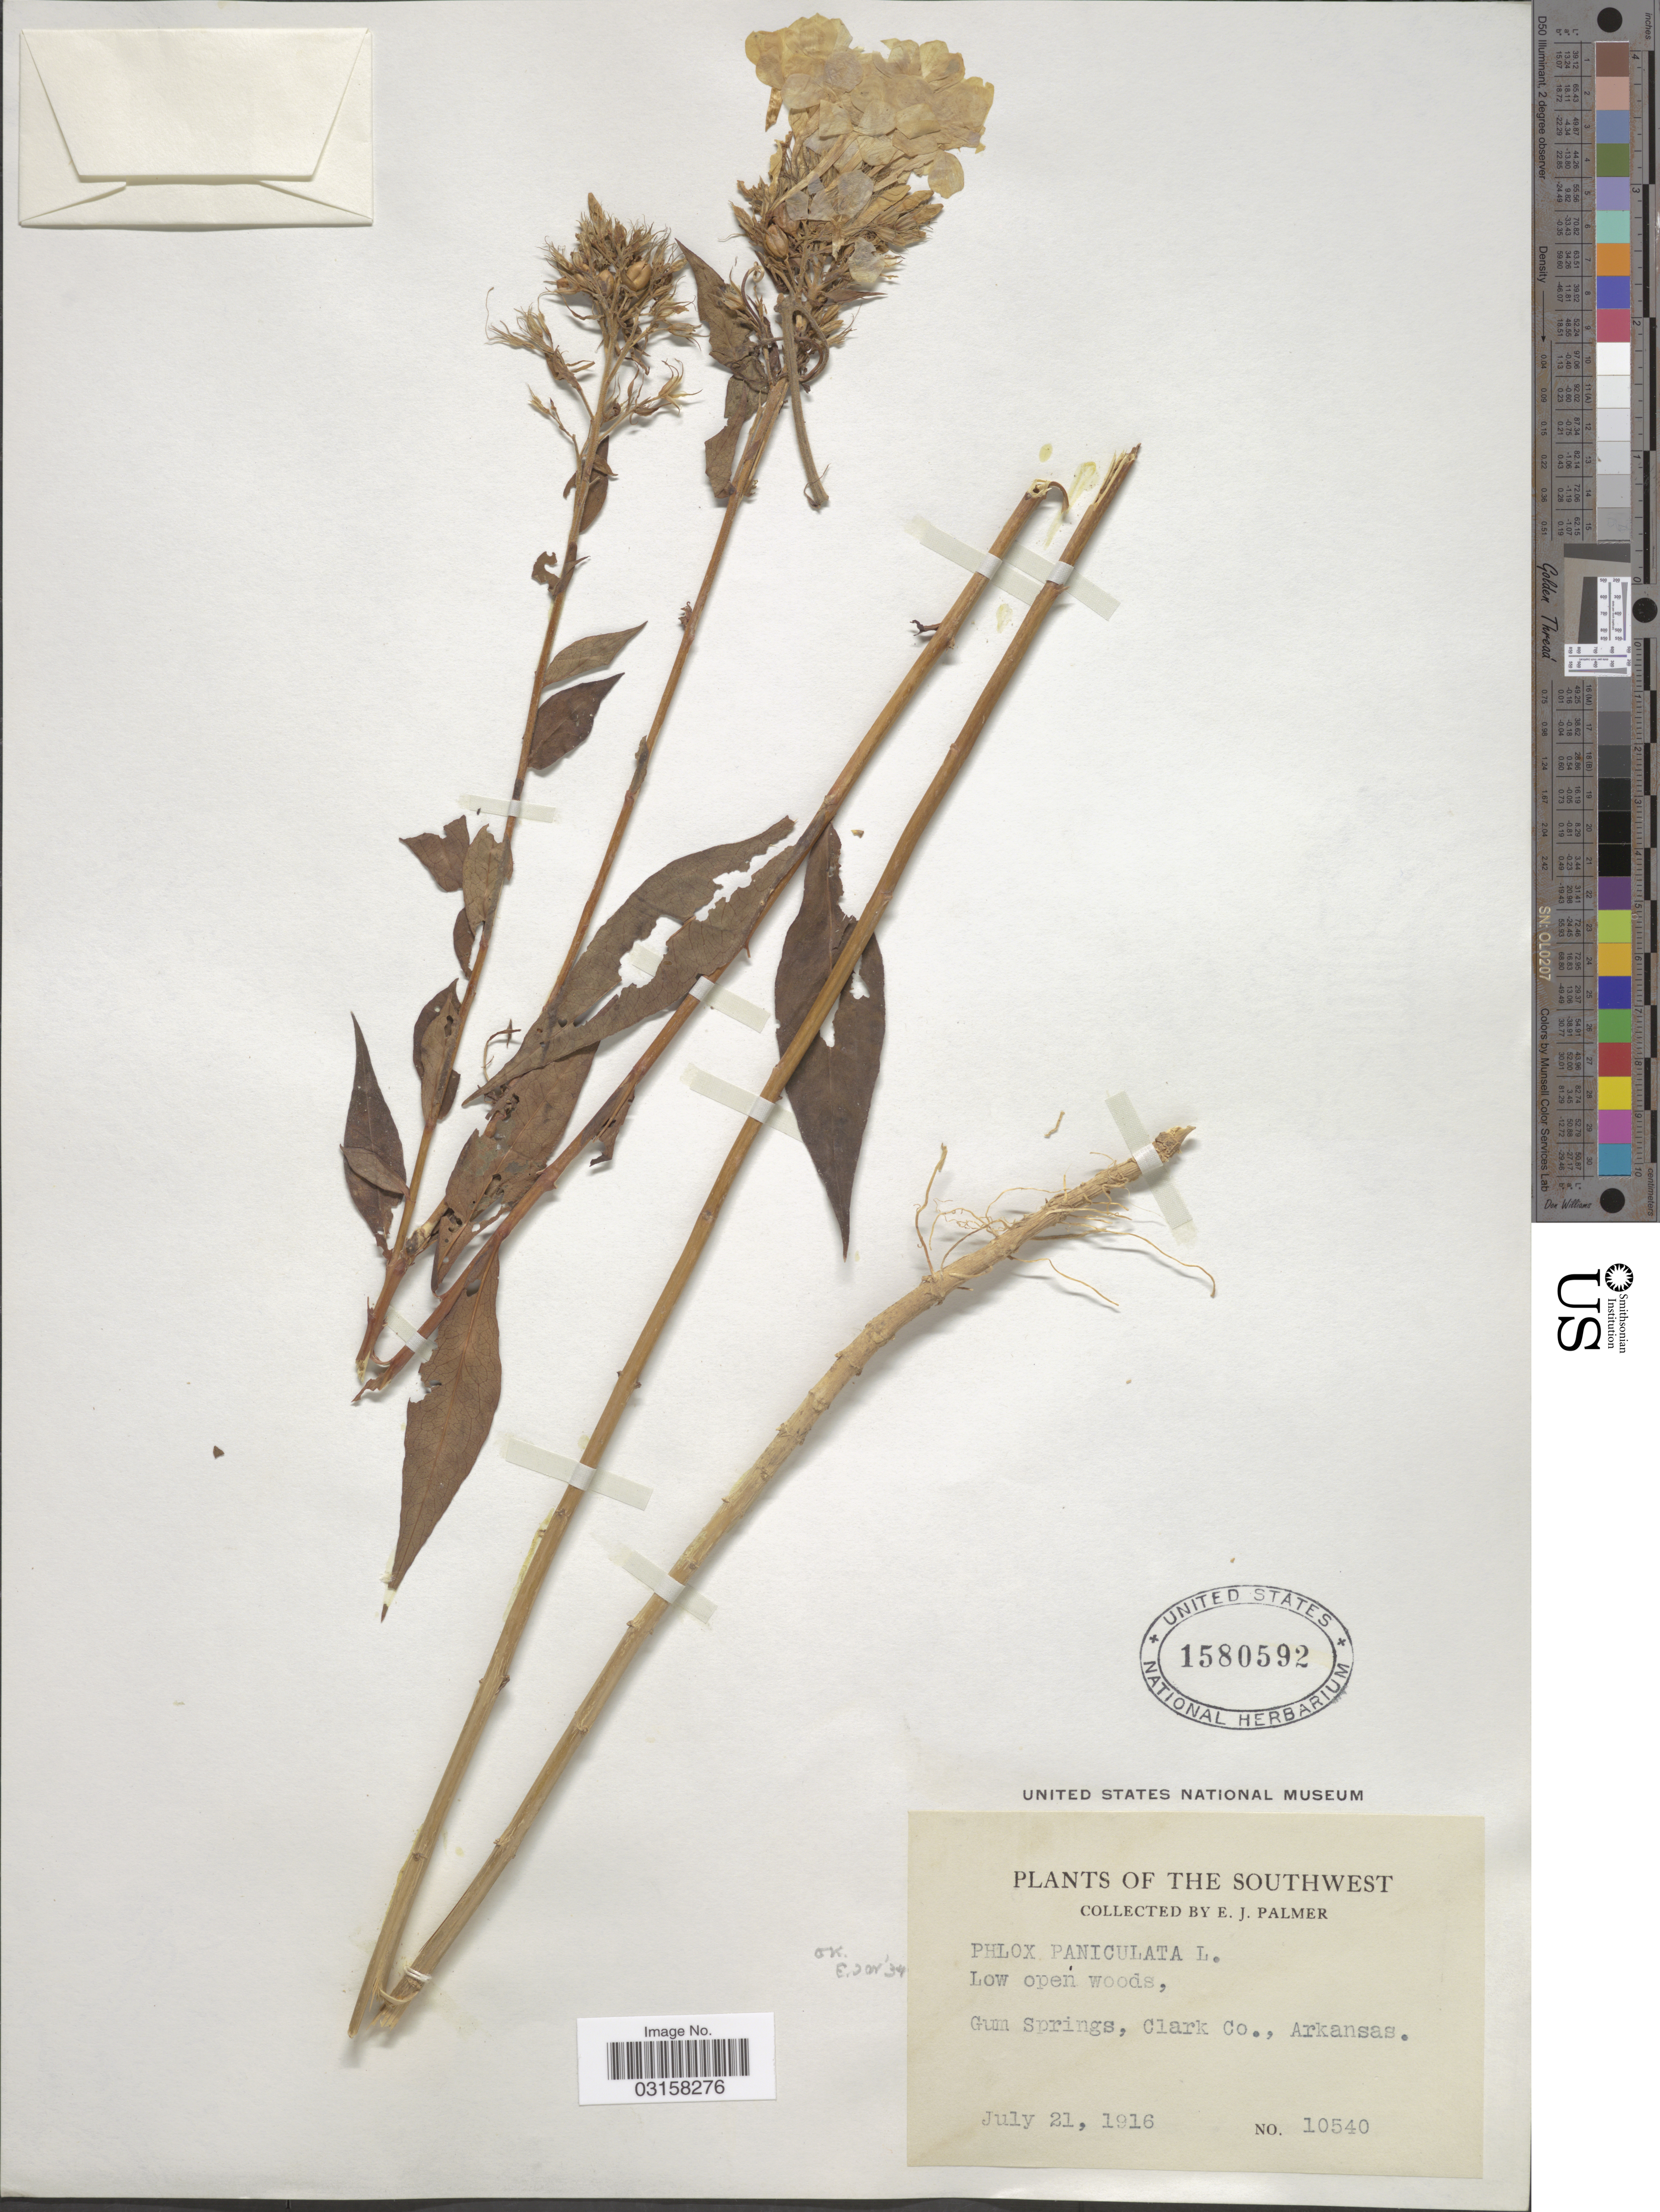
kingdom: Plantae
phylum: Tracheophyta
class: Magnoliopsida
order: Ericales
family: Polemoniaceae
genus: Phlox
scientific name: Phlox paniculata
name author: L.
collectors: E. J. Palmer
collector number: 10540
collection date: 1916-07-21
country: United States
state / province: Arkansas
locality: The Southwest. Gum Springs, Clark Co.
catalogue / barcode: US 1580592